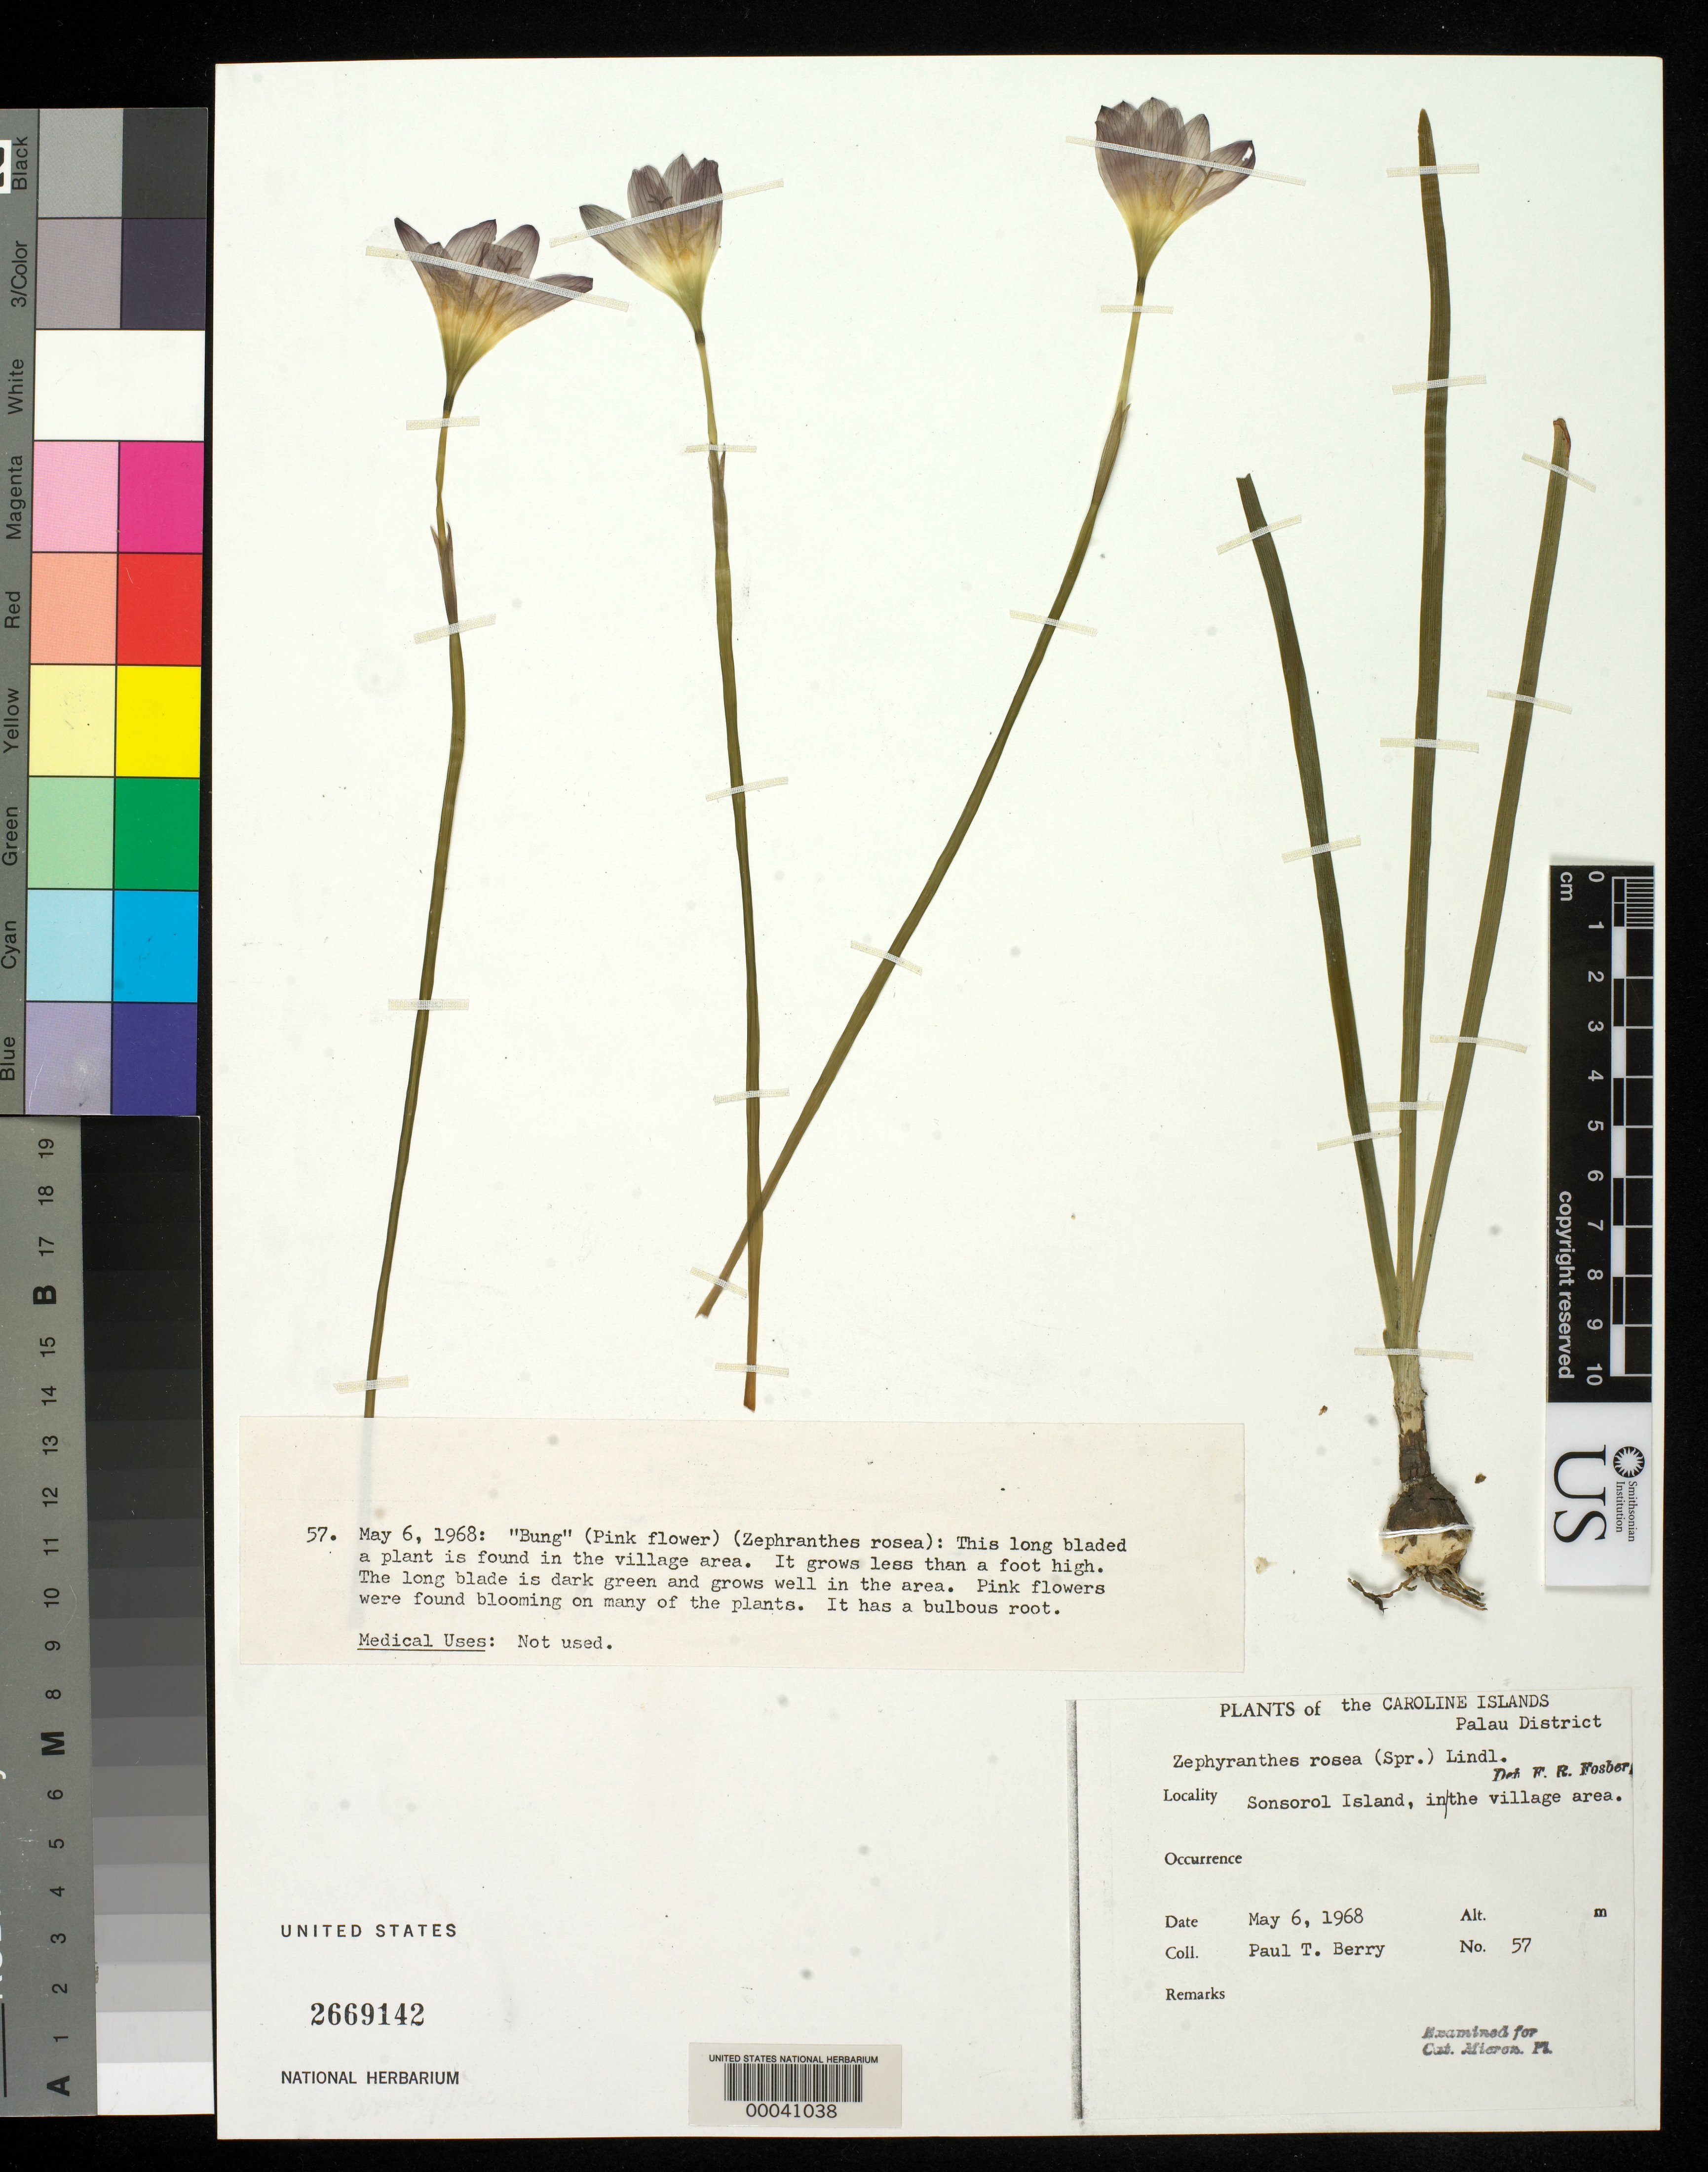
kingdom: Plantae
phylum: Tracheophyta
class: Liliopsida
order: Asparagales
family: Amaryllidaceae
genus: Zephyranthes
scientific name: Zephyranthes rosea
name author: Lindl.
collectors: P. T. Berry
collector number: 57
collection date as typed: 06 May 1968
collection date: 1968-05-06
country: Palau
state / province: Sonsorol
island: Sonsorol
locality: Sonsorol Island., in the village area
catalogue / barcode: US 2669142